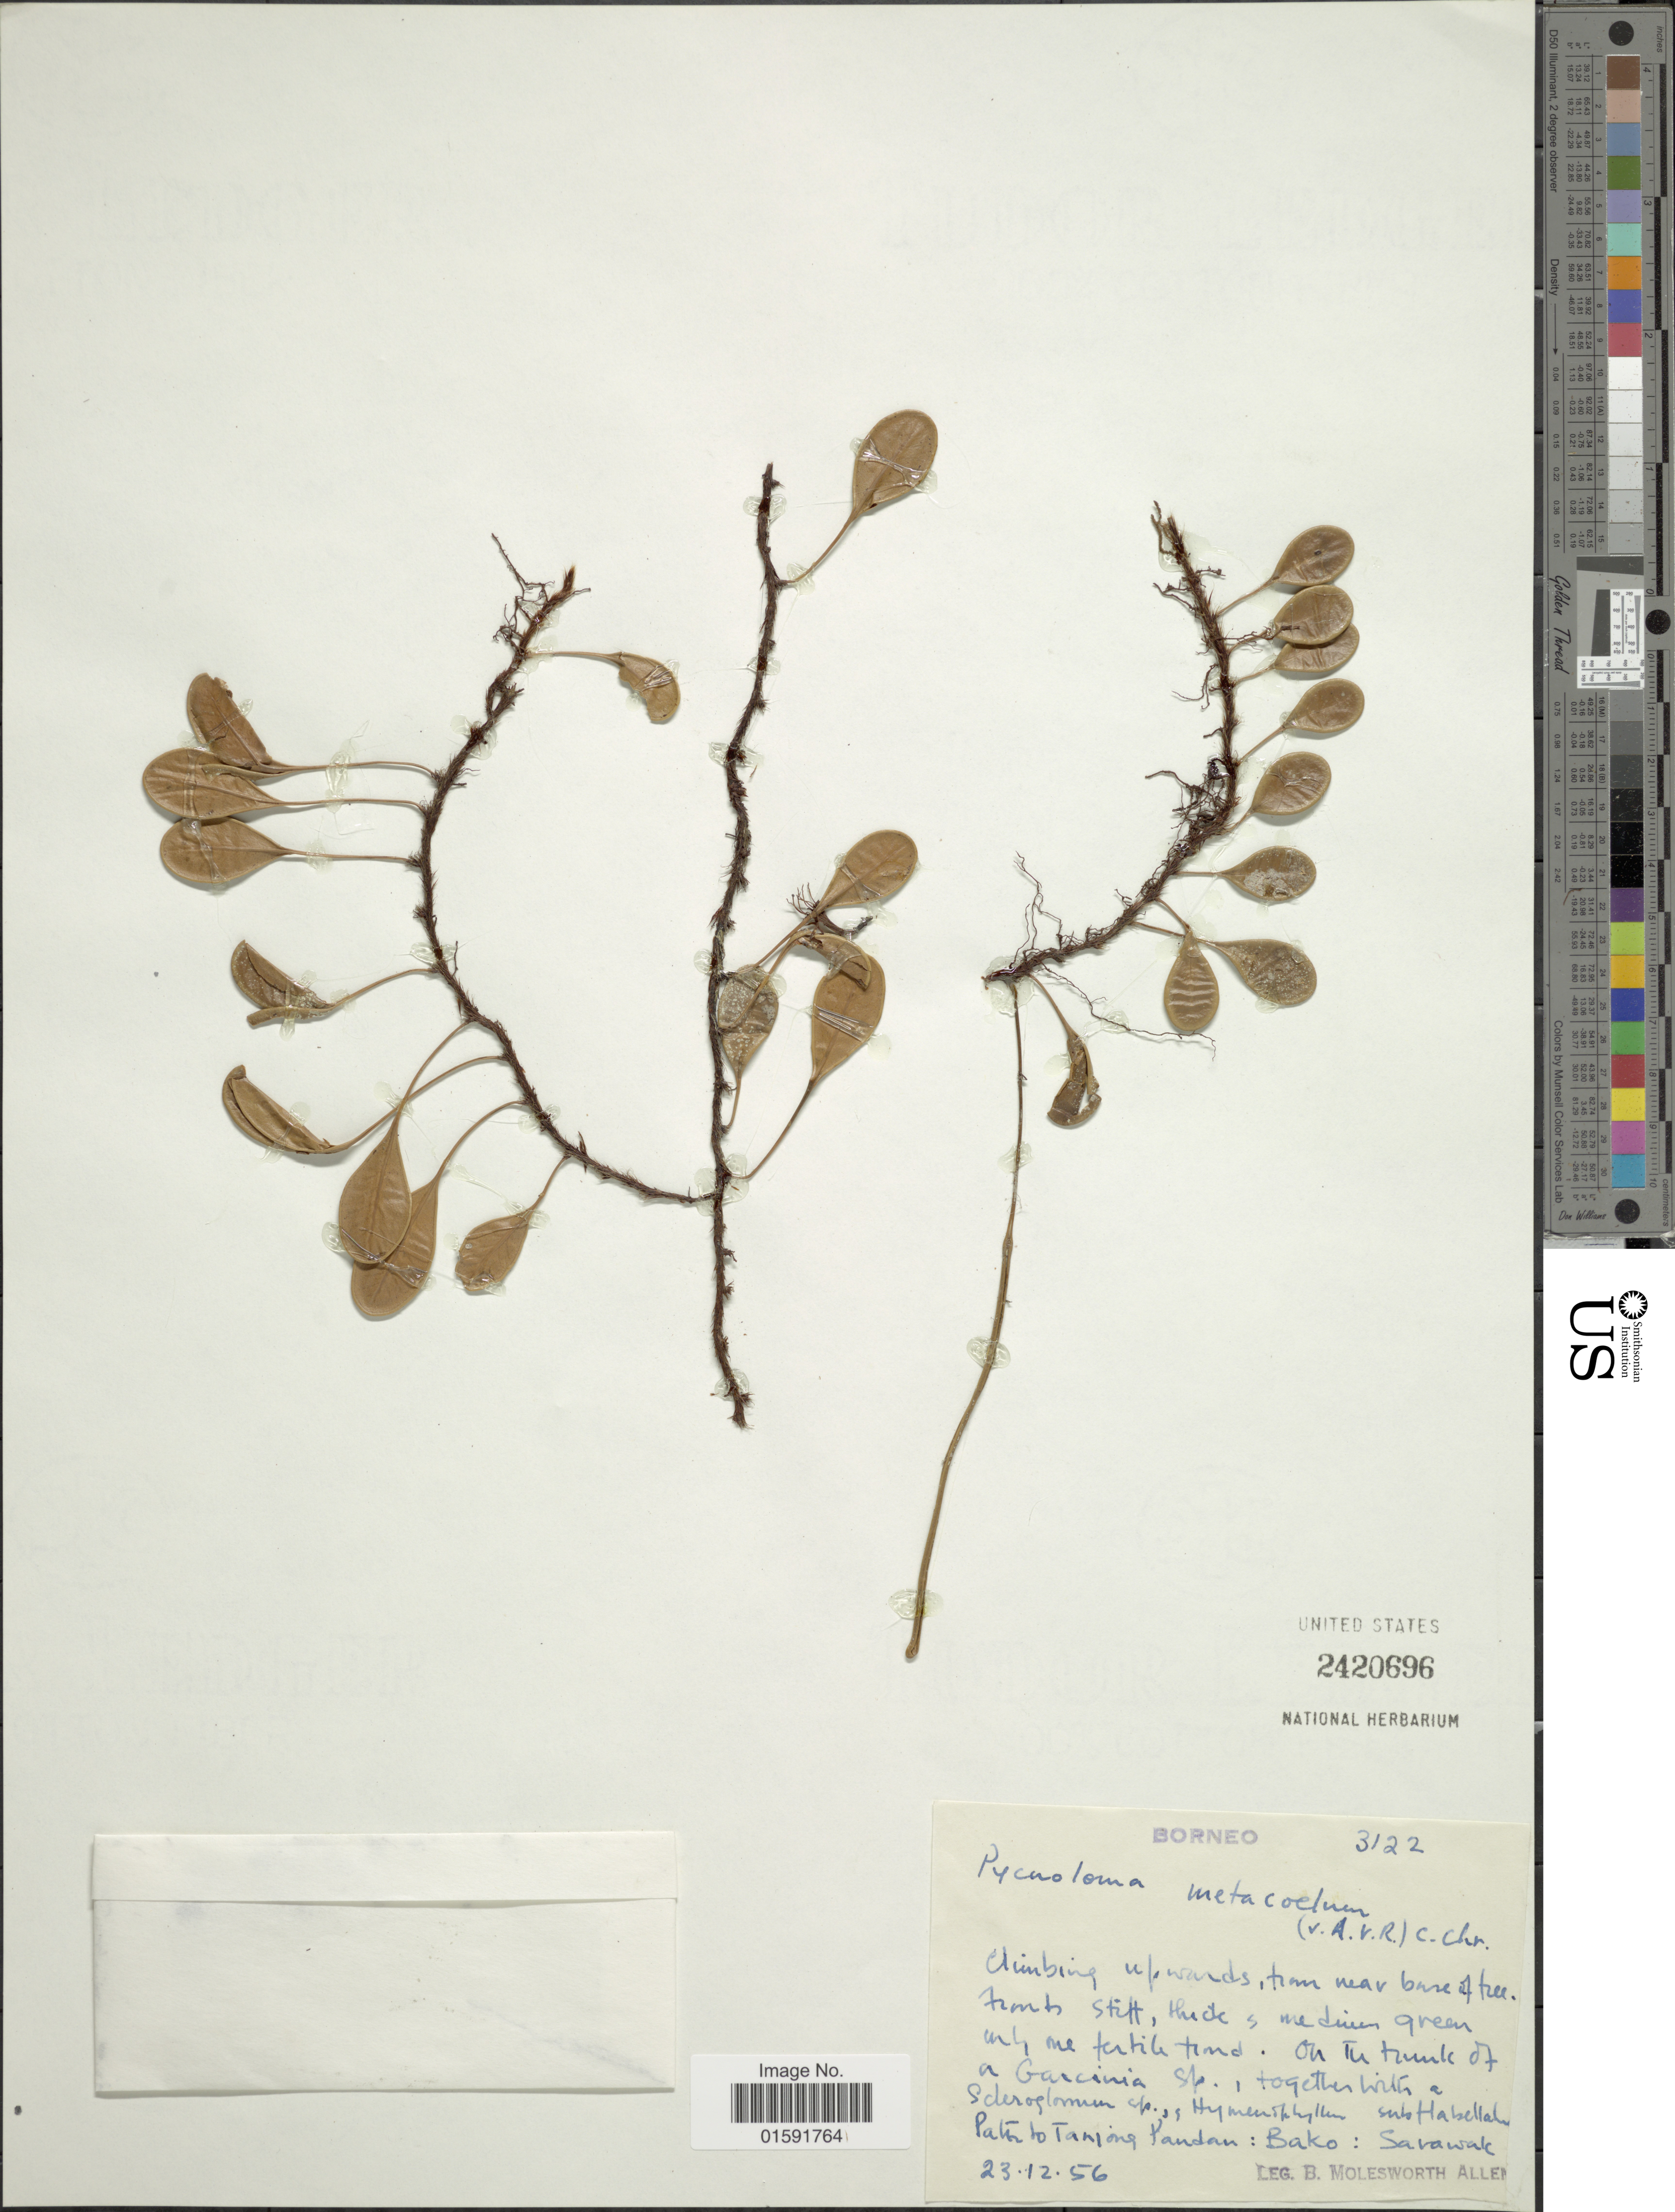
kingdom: Plantae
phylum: Tracheophyta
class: Polypodiopsida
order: Polypodiales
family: Polypodiaceae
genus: Selliguea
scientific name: Selliguea metacoela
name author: (Alderw.) Parris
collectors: B. E. G. Molesworth-Allen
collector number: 3122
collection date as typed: Transcribed d/m/y: 23/12/56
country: Malaysia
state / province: Sarawak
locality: Borneo, Path to Tanjong Pandan, Bako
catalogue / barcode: US 2420696